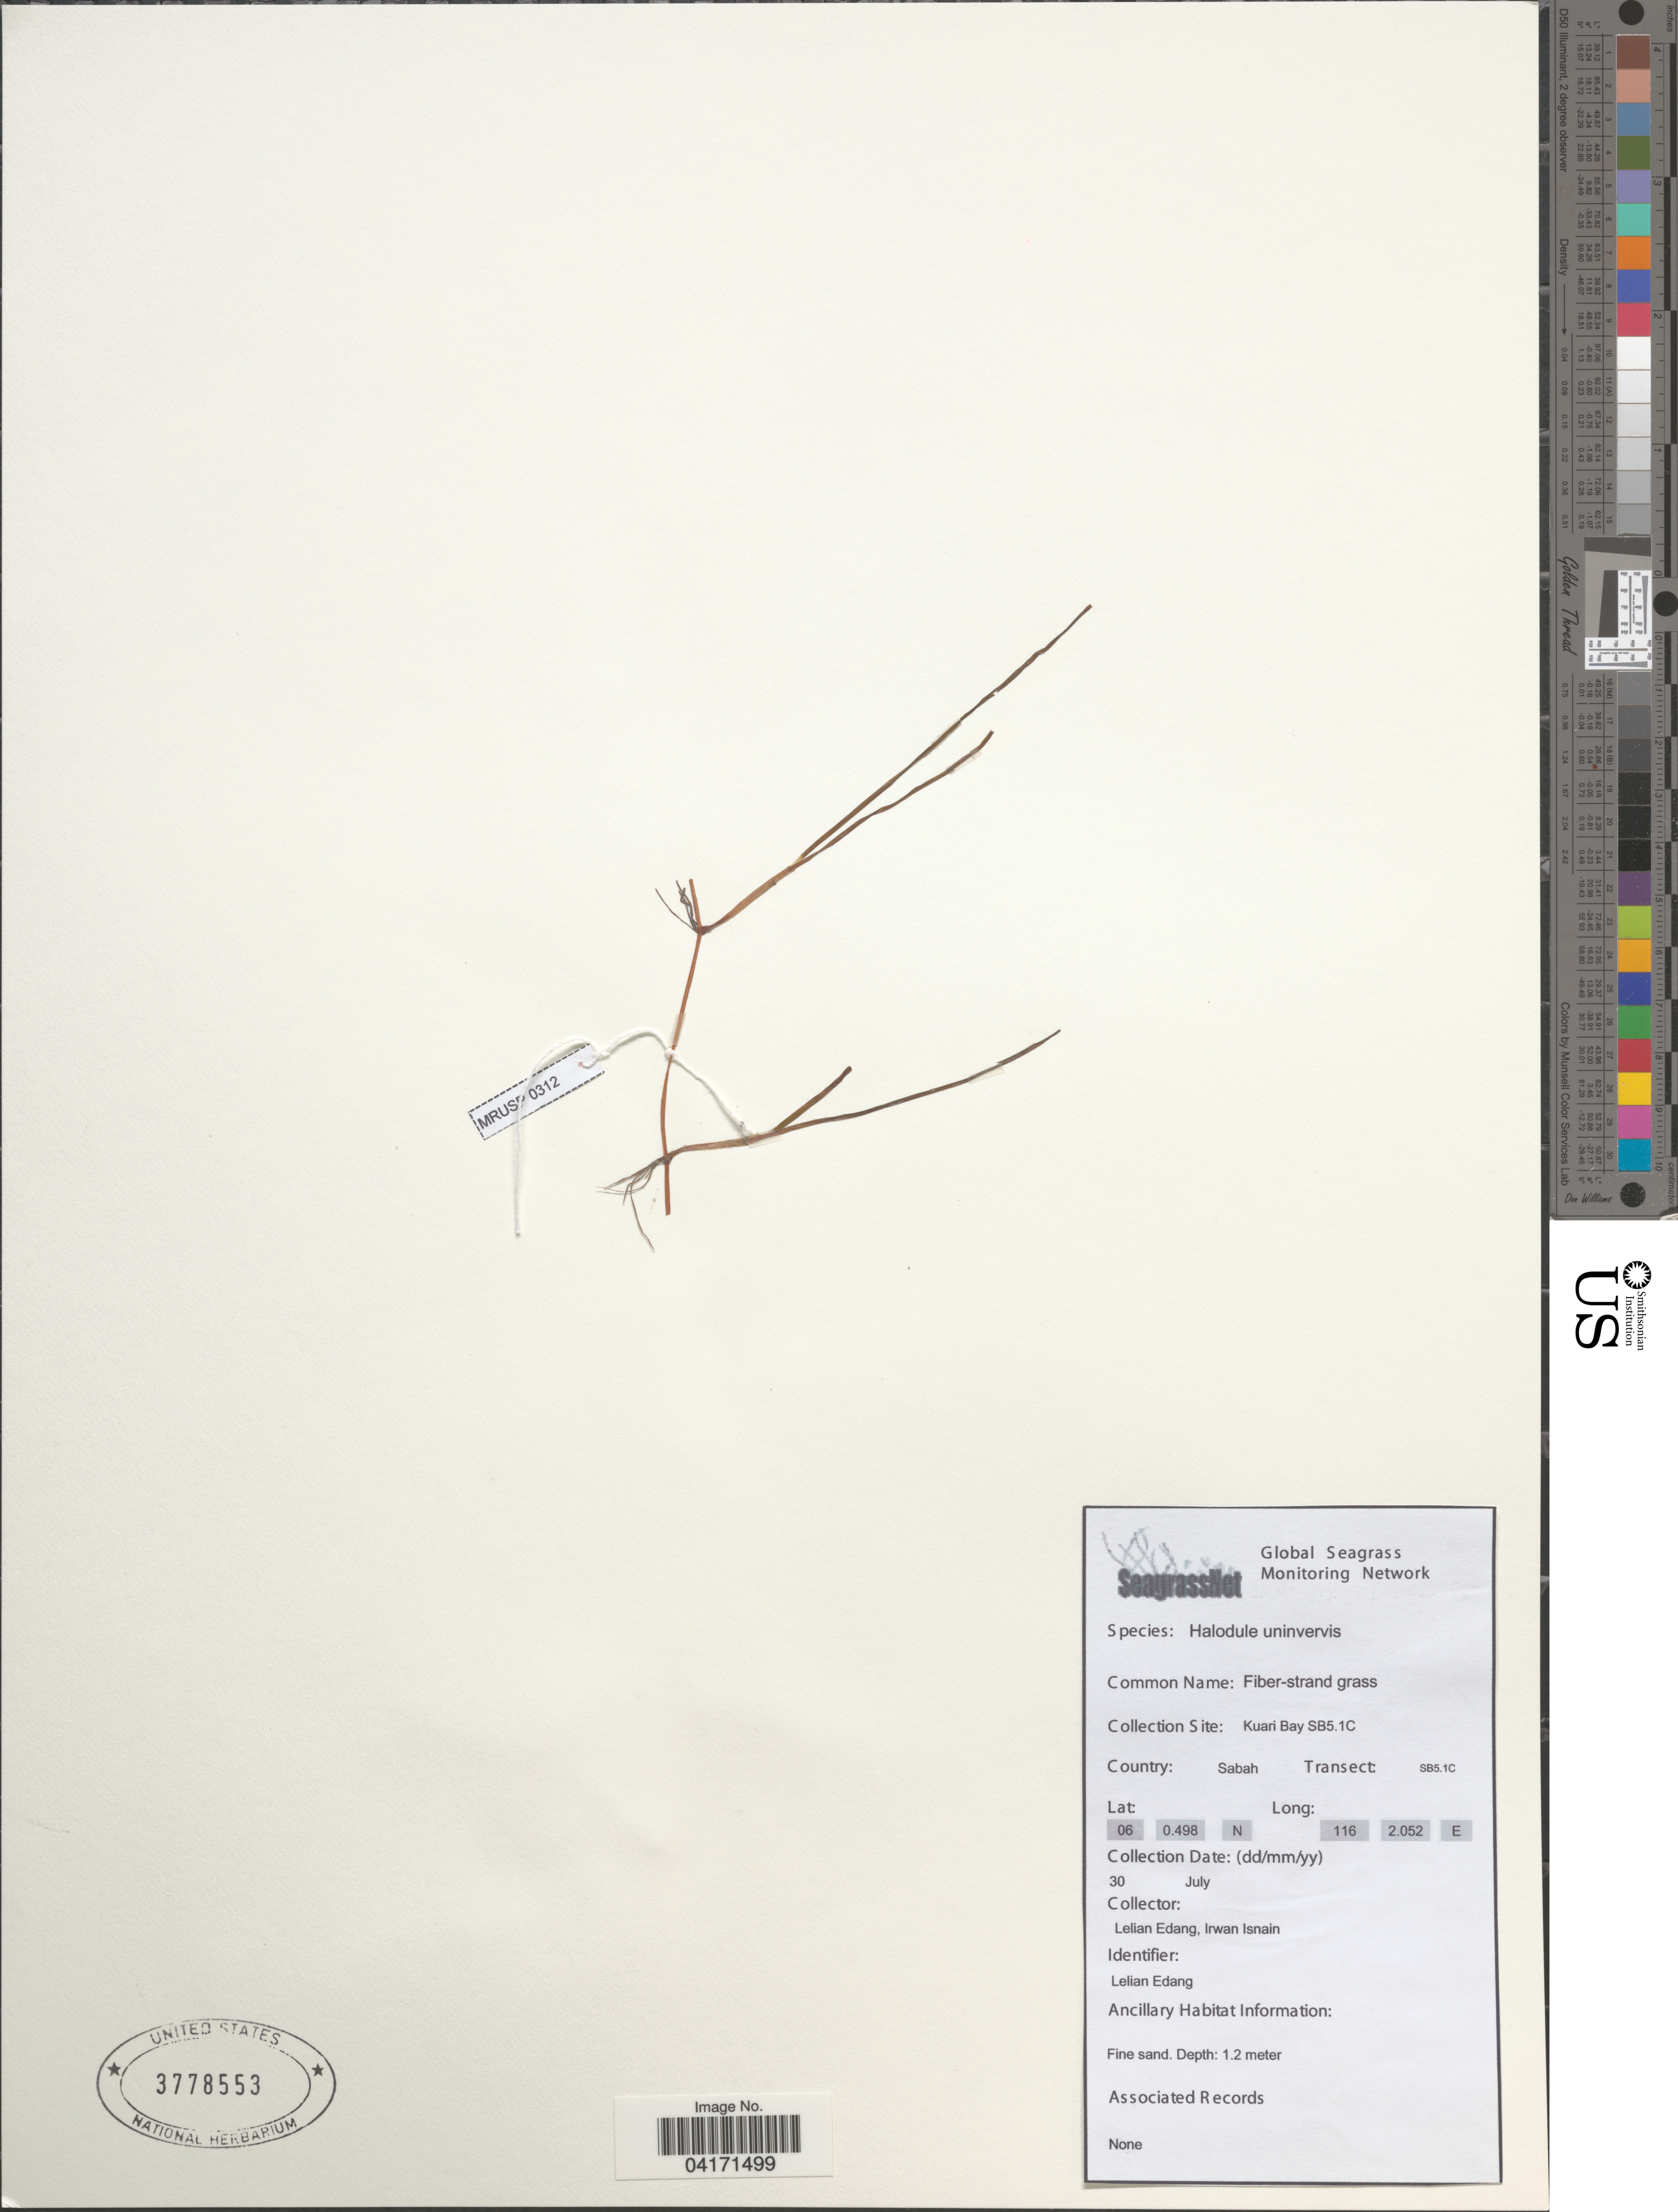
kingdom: Plantae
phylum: Tracheophyta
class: Liliopsida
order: Alismatales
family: Cymodoceaceae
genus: Halodule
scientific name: Halodule uninervis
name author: (Forssk.) Asch.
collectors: L. Edang & I. Isnain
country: Malaysia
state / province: Sabah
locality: Kuari Bay SB5.1C. Transect: SB5.1C.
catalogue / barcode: US 3778553